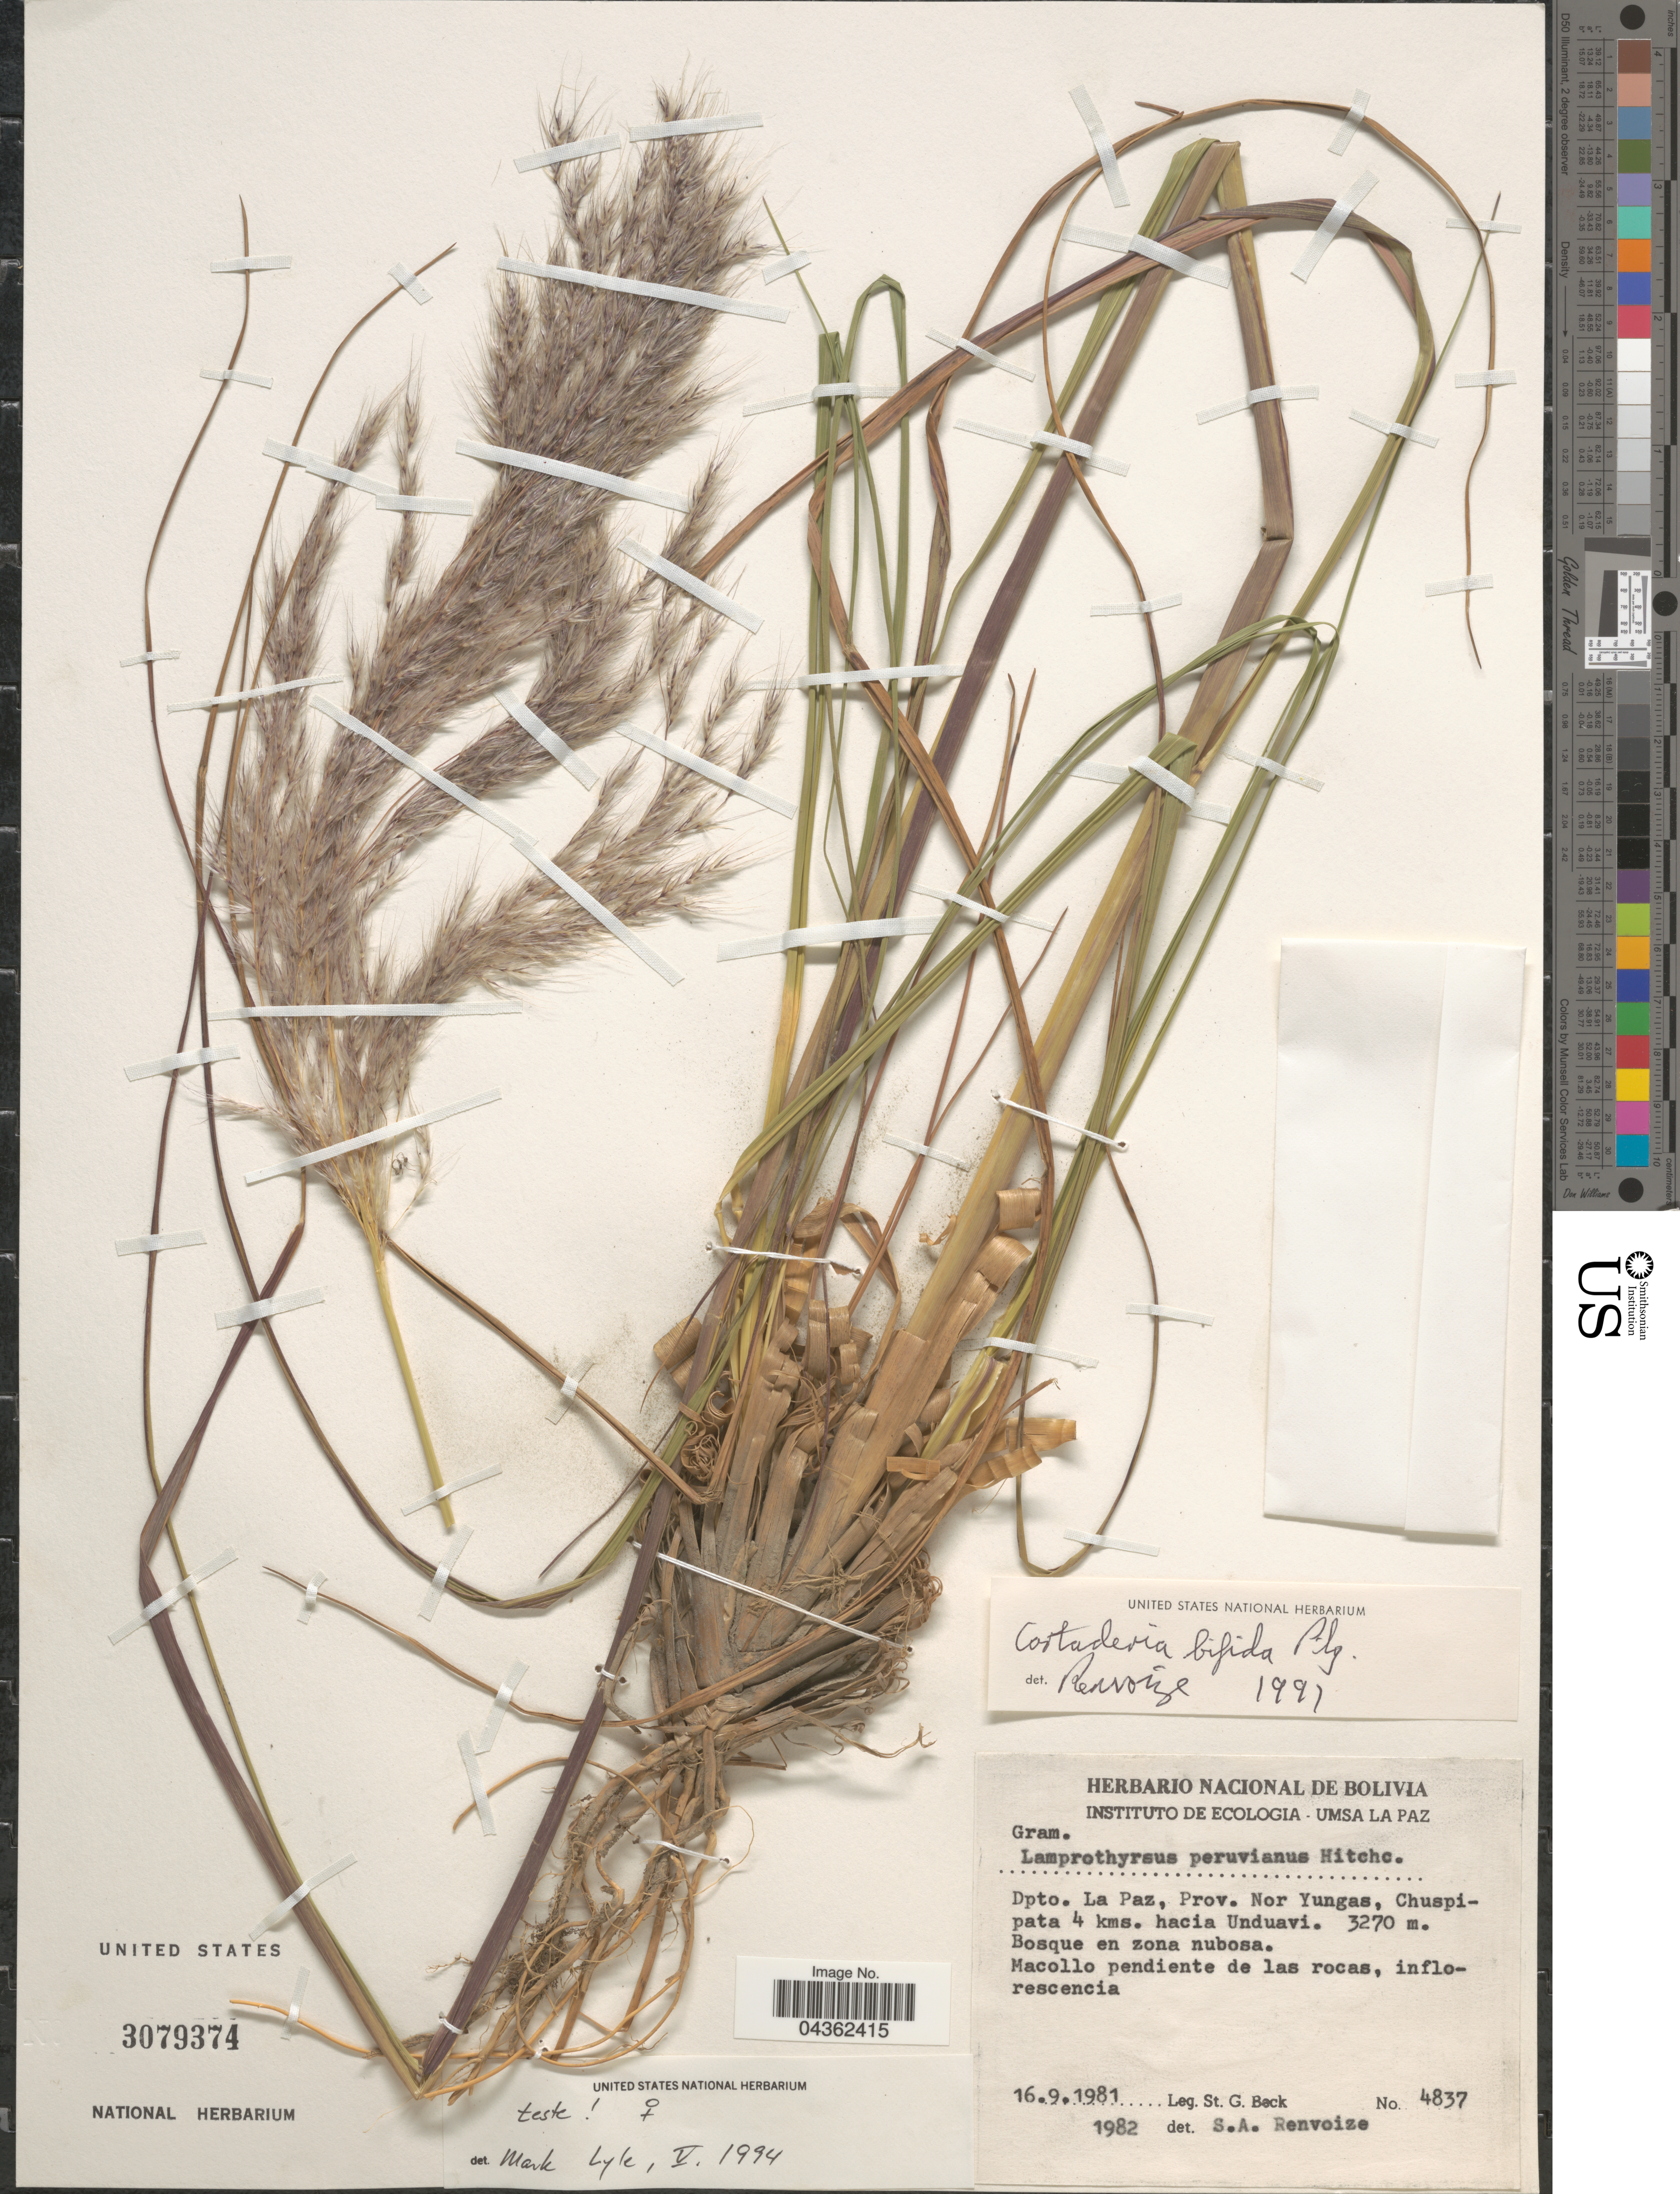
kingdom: Plantae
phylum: Tracheophyta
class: Liliopsida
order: Poales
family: Poaceae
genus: Cortaderia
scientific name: Cortaderia bifida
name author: Pilg.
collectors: S. G. Beck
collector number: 4837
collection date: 1981-09-16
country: Bolivia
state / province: La Paz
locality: Dpto. La Paz, Prov. Nor Yungas, Chuspipata 4 kms. hacia Unduavi.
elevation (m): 3270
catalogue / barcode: US 3079374